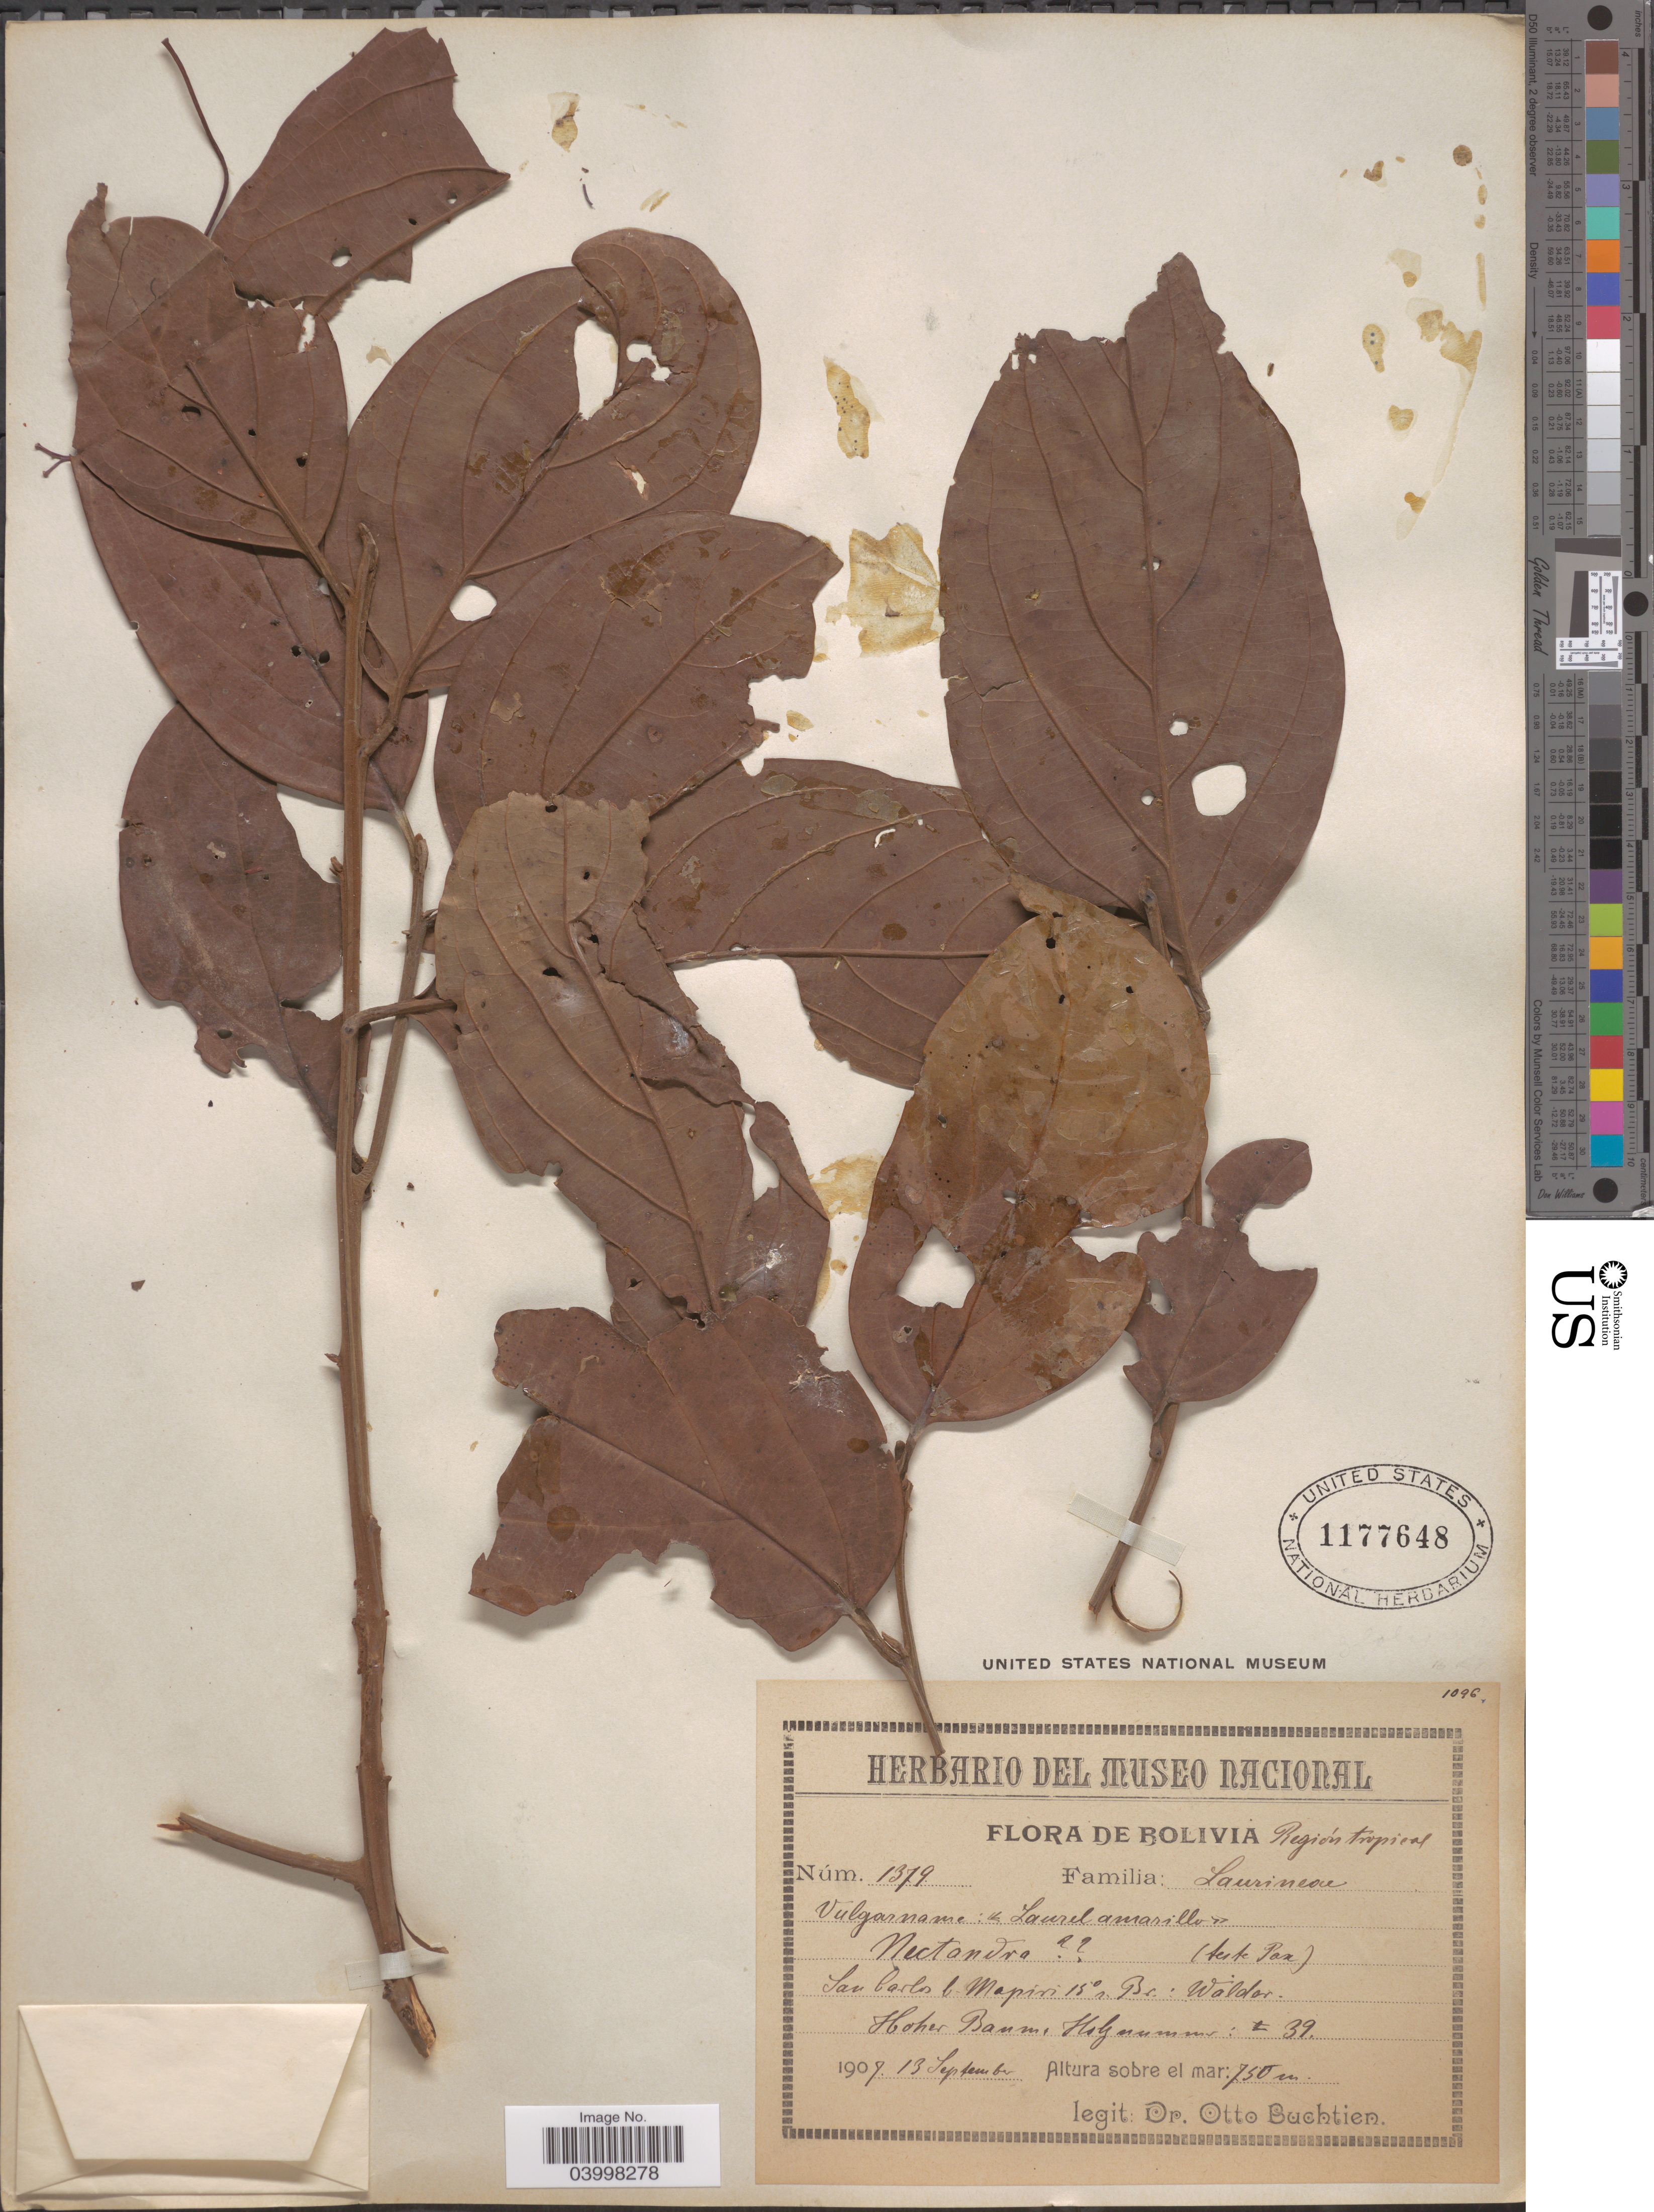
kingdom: Plantae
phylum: Tracheophyta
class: Magnoliopsida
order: Laurales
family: Lauraceae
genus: Nectandra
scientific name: Nectandra sp.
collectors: O. Buchtien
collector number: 1379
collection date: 1907-09-13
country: Bolivia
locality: San Carlos l. Mapiri 15°s. Br.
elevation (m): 750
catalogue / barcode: US 1177648